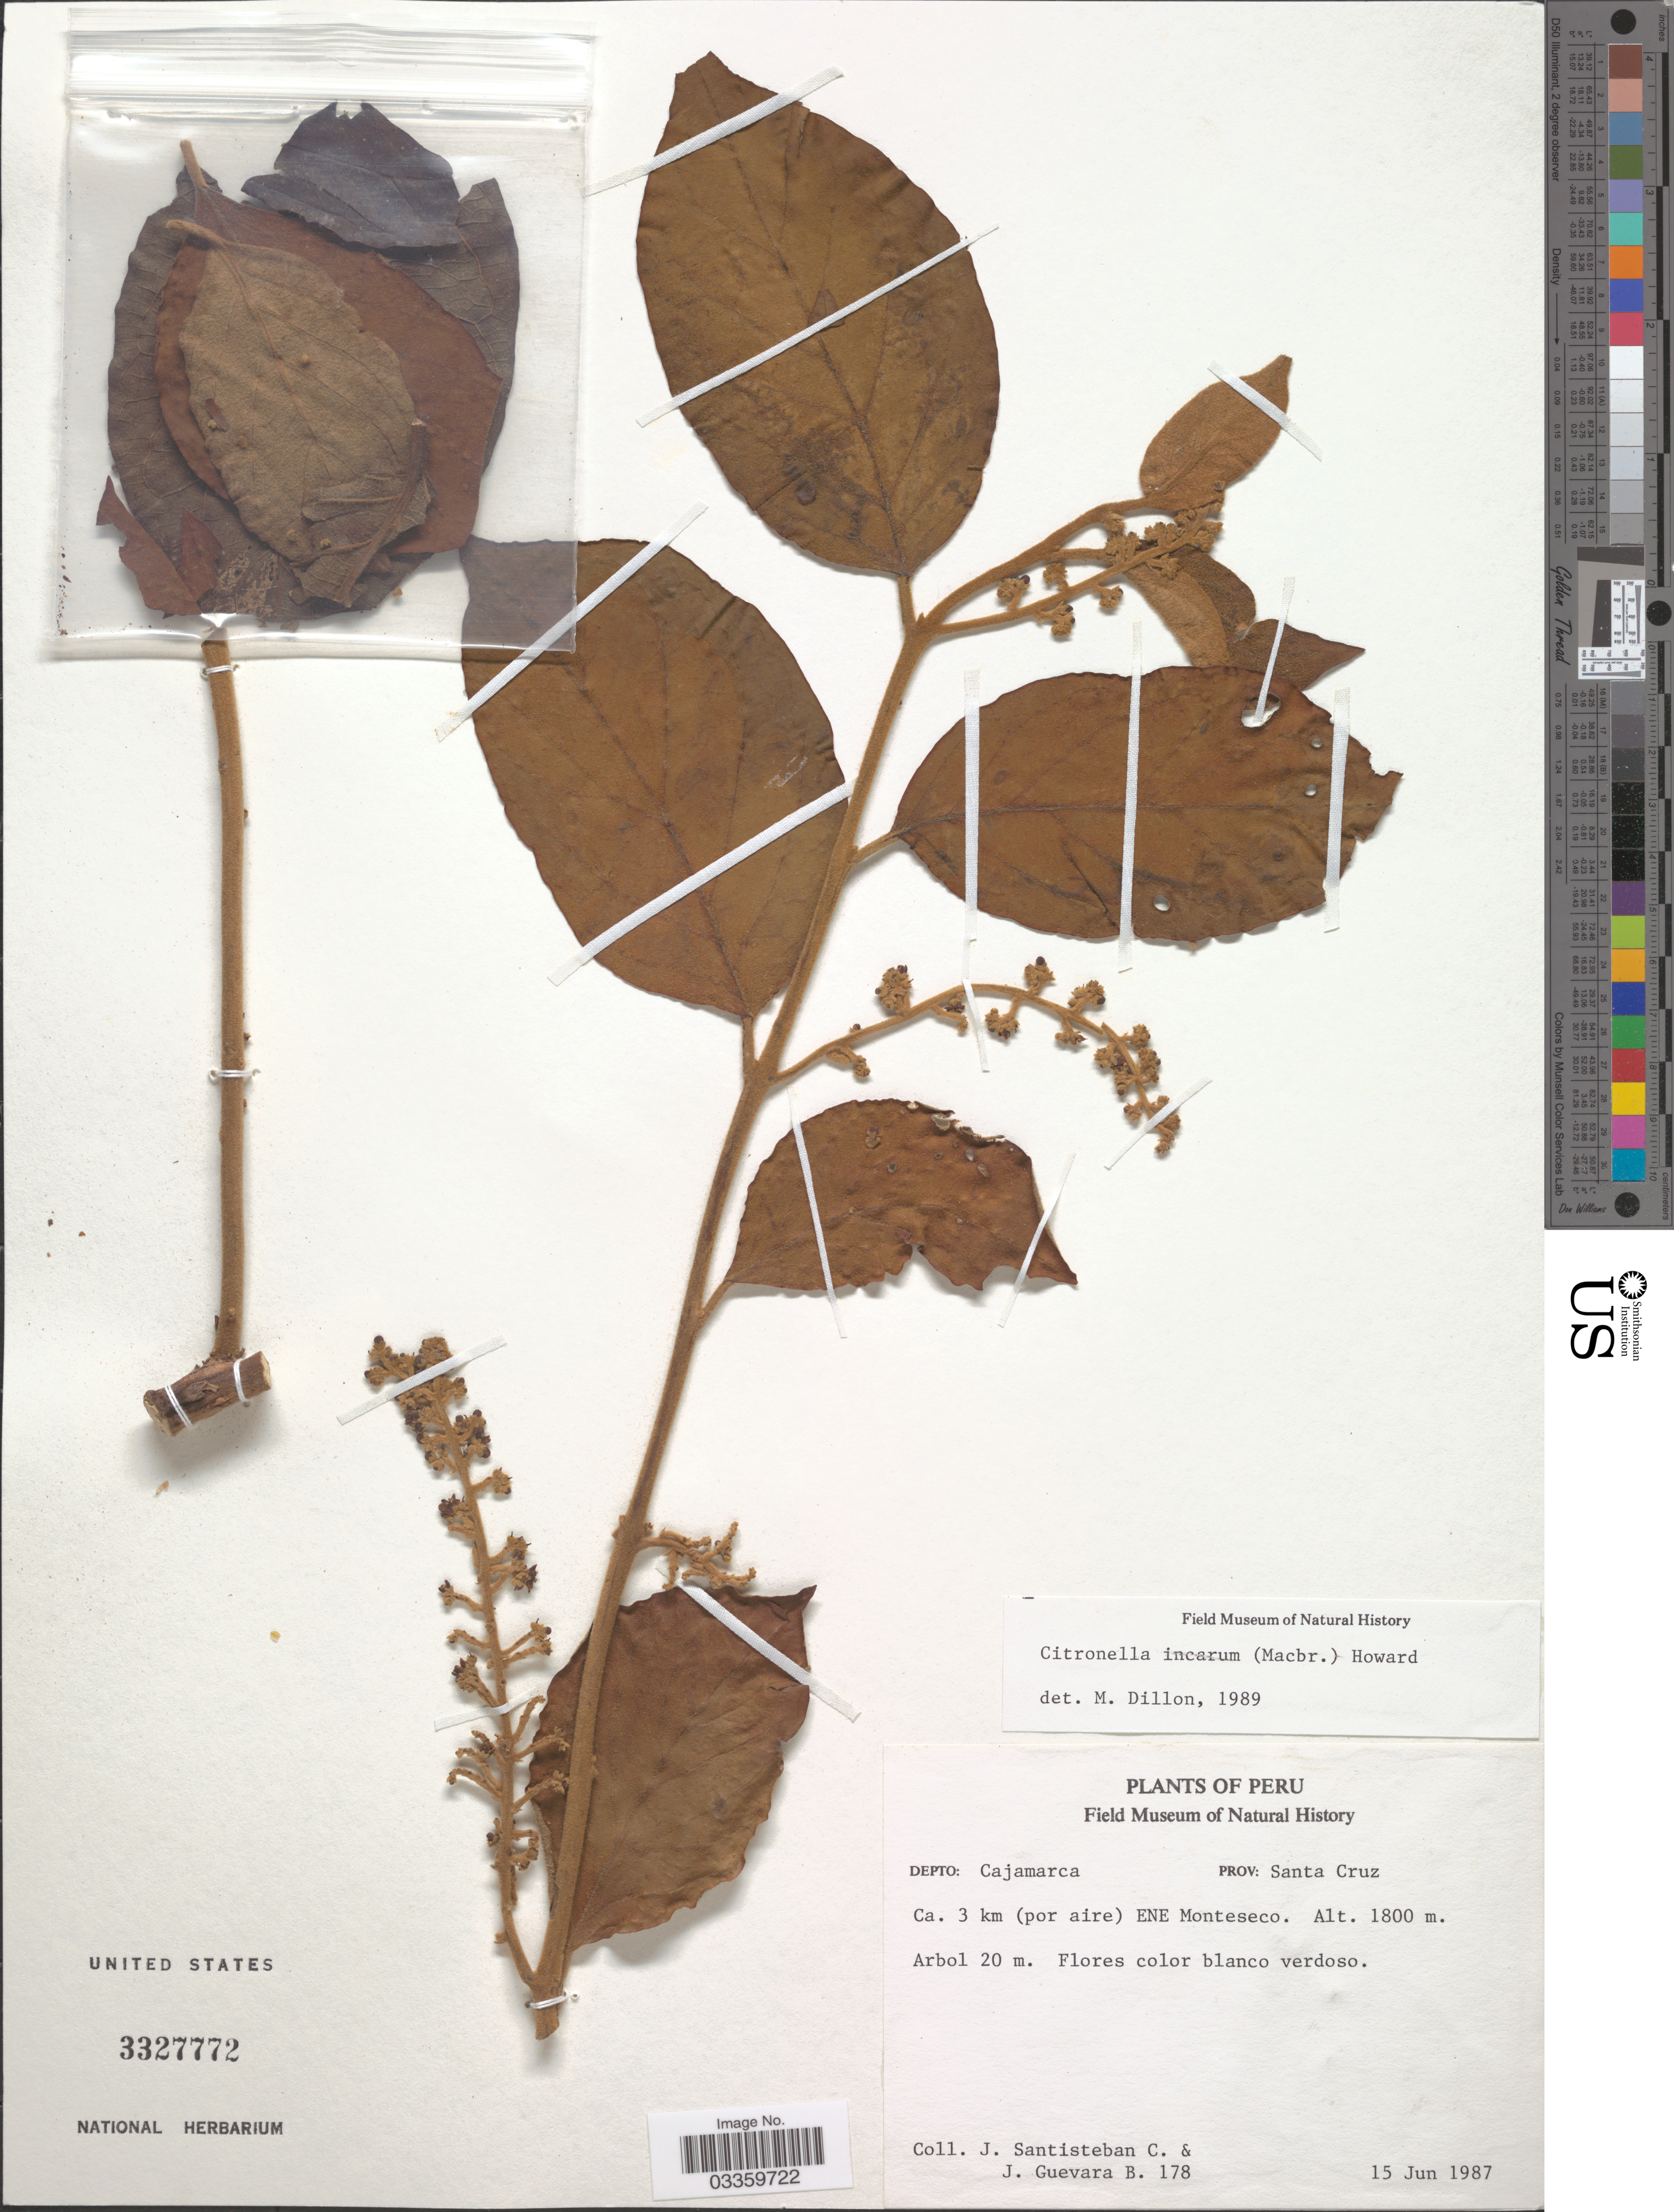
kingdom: Plantae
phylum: Tracheophyta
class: Magnoliopsida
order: Cardiopteridales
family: Cardiopteridaceae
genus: Citronella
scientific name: Citronella incarum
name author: (J.F. Macbr.) R.A. Howard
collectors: J. Santisteban C. & J. Guevara B.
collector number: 178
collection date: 1987-06-15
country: Peru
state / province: Cajamarca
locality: Depto: Cajamarca, Prov.: Santa Cruz, Ca. 3 km (por aire) ENE Monteseco.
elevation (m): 1800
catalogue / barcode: US 3327772